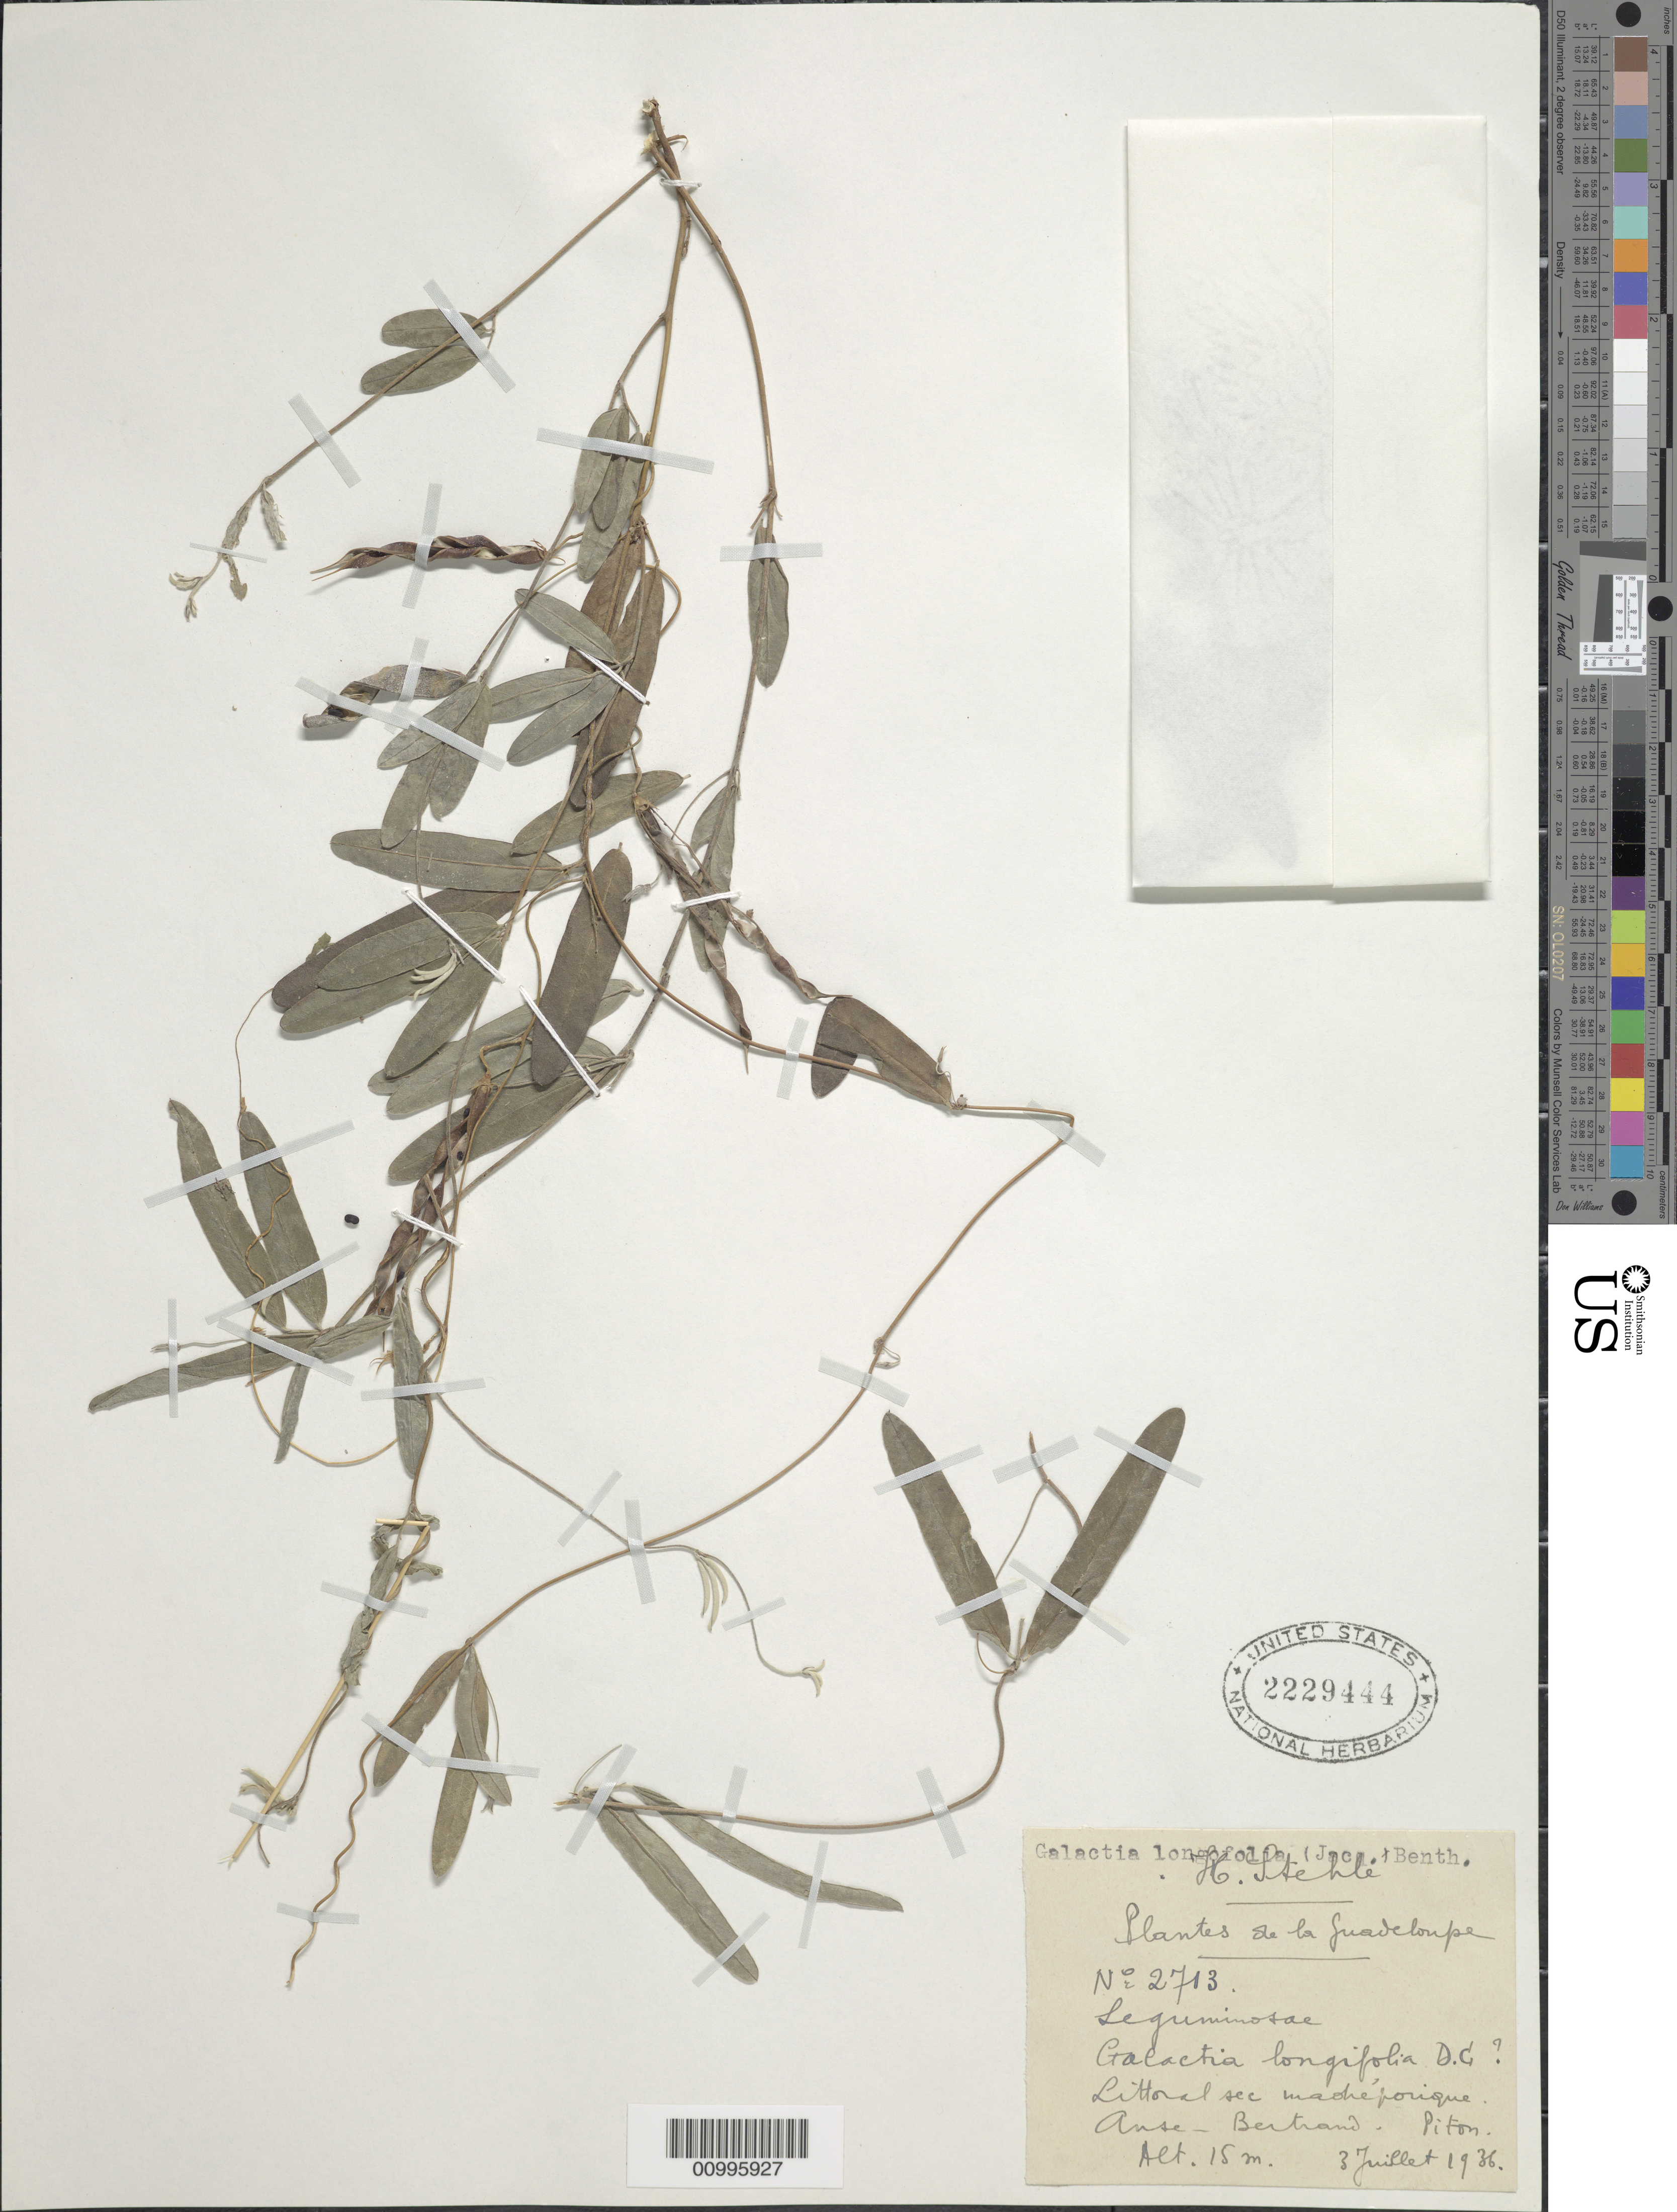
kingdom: Plantae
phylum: Tracheophyta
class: Magnoliopsida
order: Fabales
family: Fabaceae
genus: Galactia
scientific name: Galactia longifolia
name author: (Jacq.) Benth.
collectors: H. Stehlé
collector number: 2713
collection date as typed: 03 Jul 1936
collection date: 1936-07-03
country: Guadeloupe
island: Basse Terre [Guadeloupe]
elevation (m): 15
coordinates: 0 N, 0 E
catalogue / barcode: US 2229444